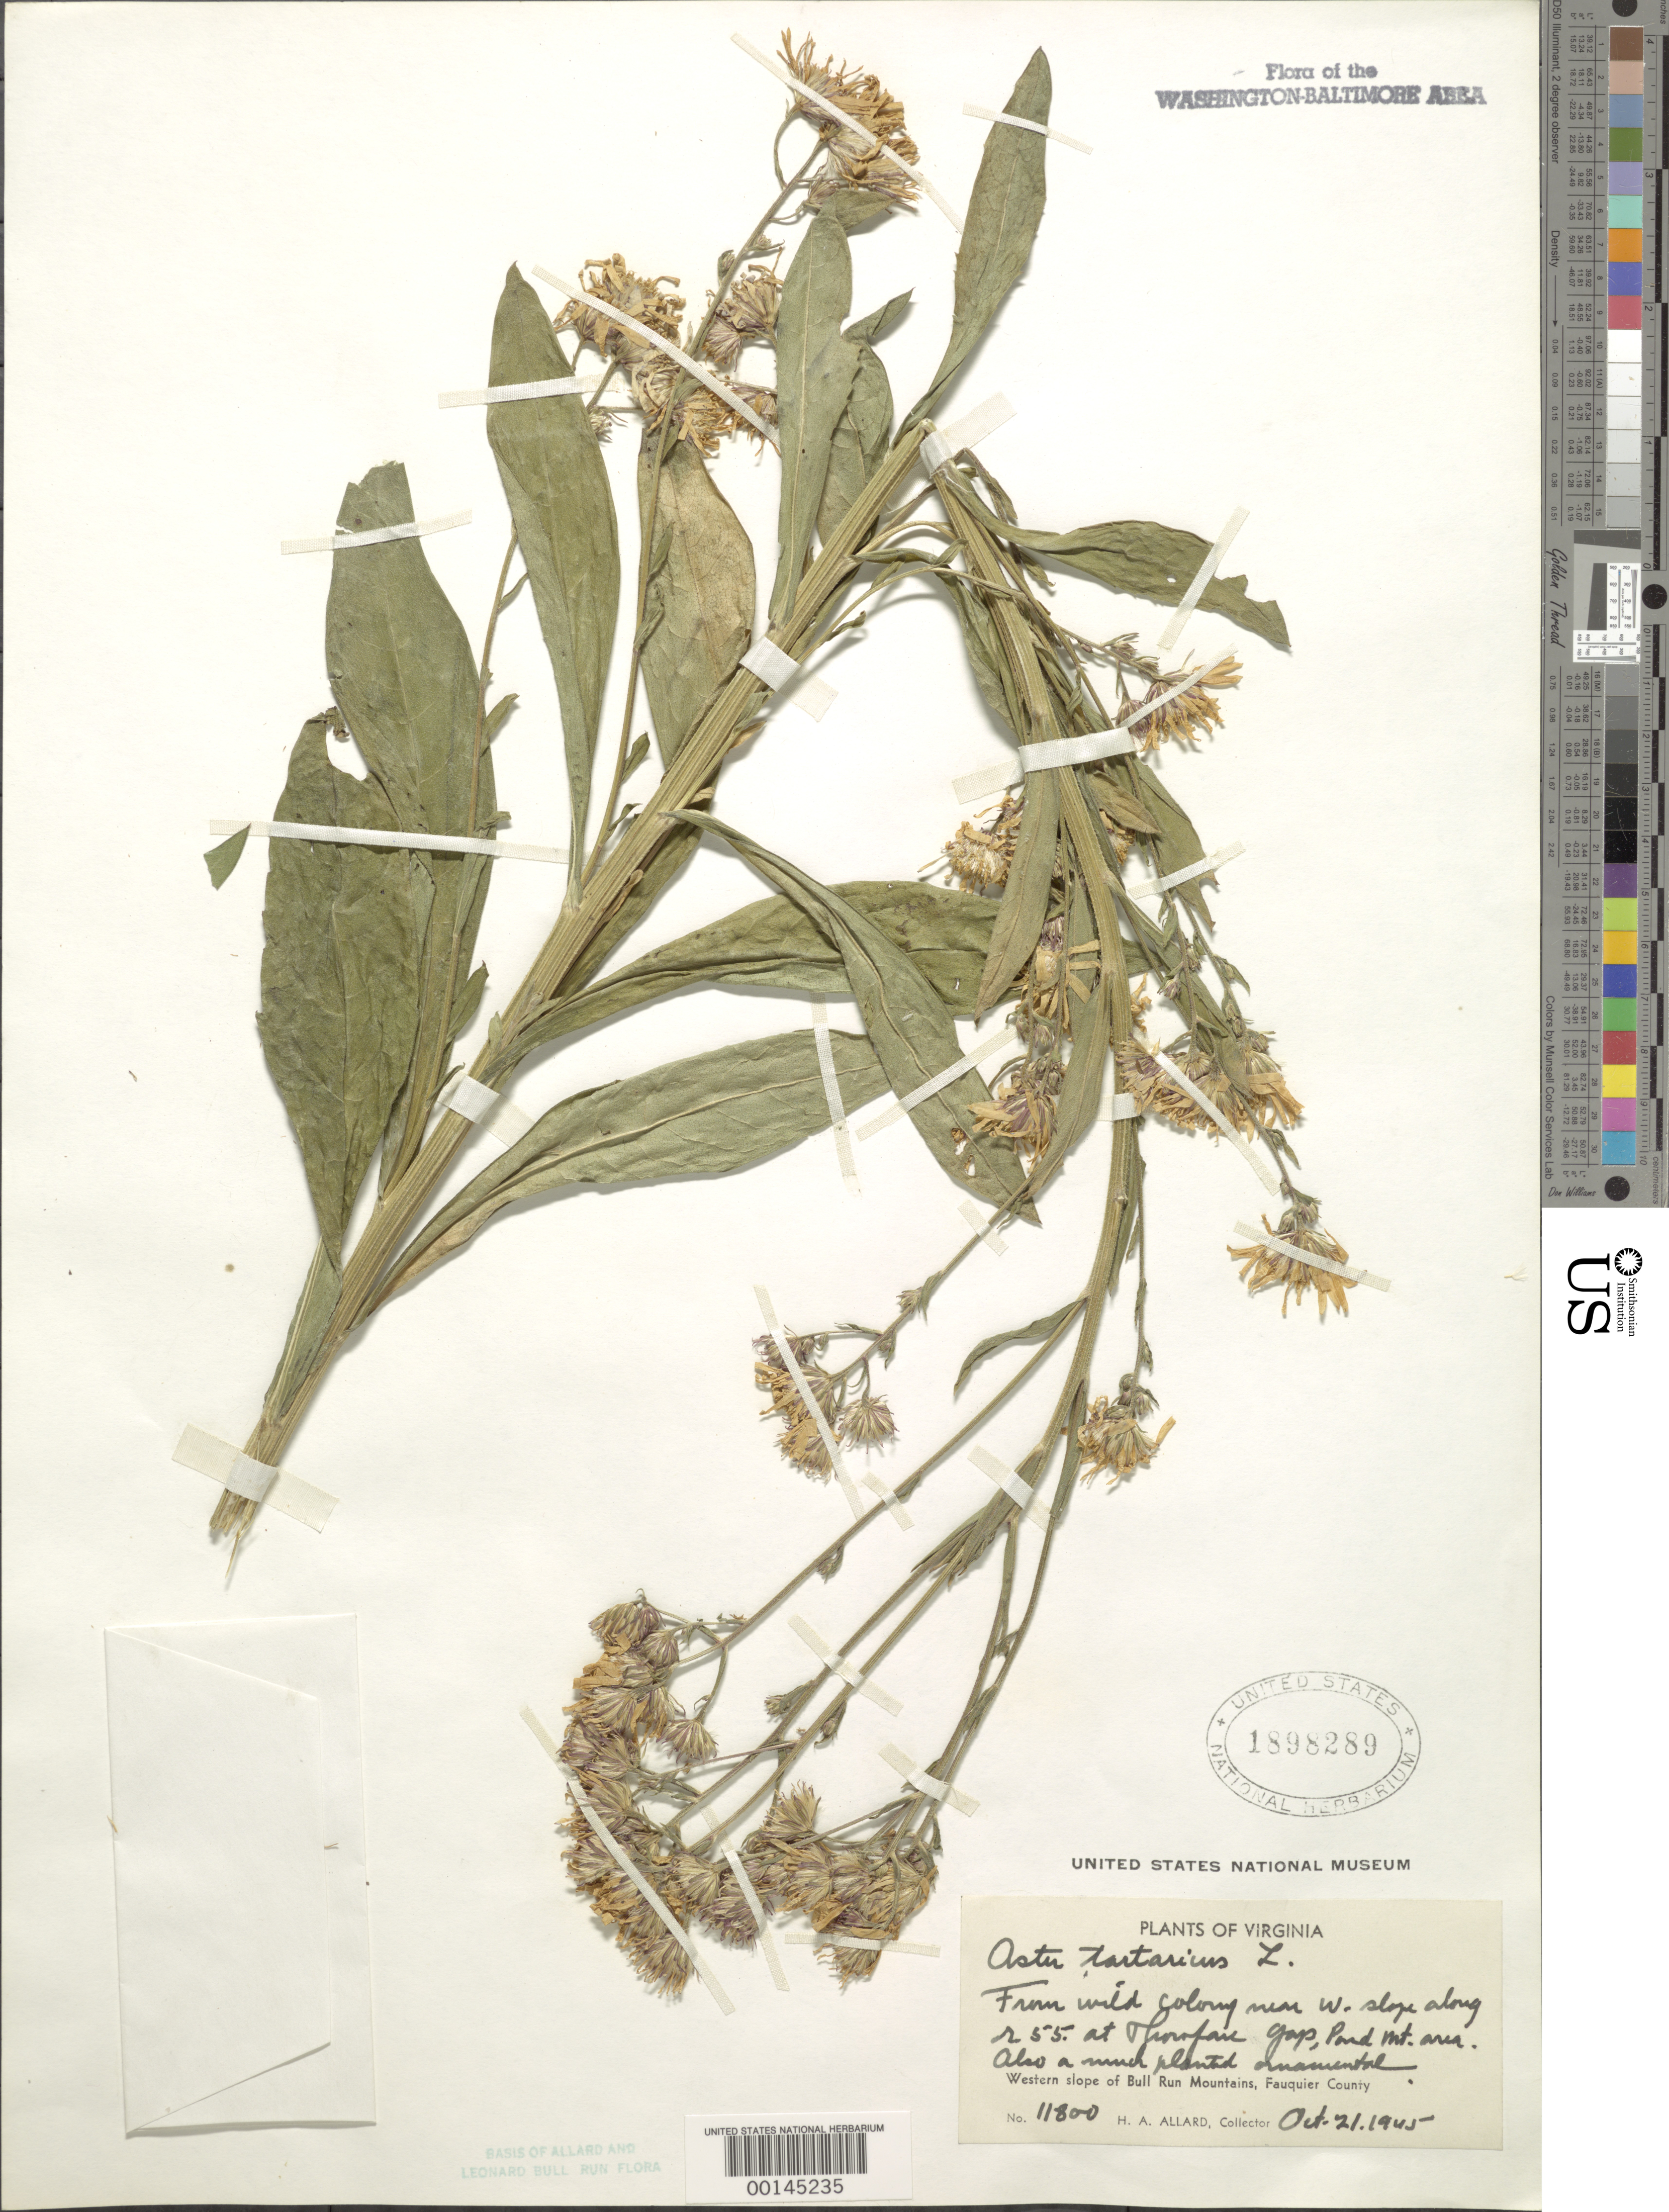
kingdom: Plantae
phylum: Tracheophyta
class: Magnoliopsida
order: Asterales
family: Asteraceae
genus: Aster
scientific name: Aster tataricus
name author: L. f.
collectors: H. A. Allard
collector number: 11800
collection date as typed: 21 Oct 1945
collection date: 1945-10-21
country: United States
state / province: Virginia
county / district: Fauquier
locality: Rt 55 at Thorofare Gap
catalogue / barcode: US 1898289